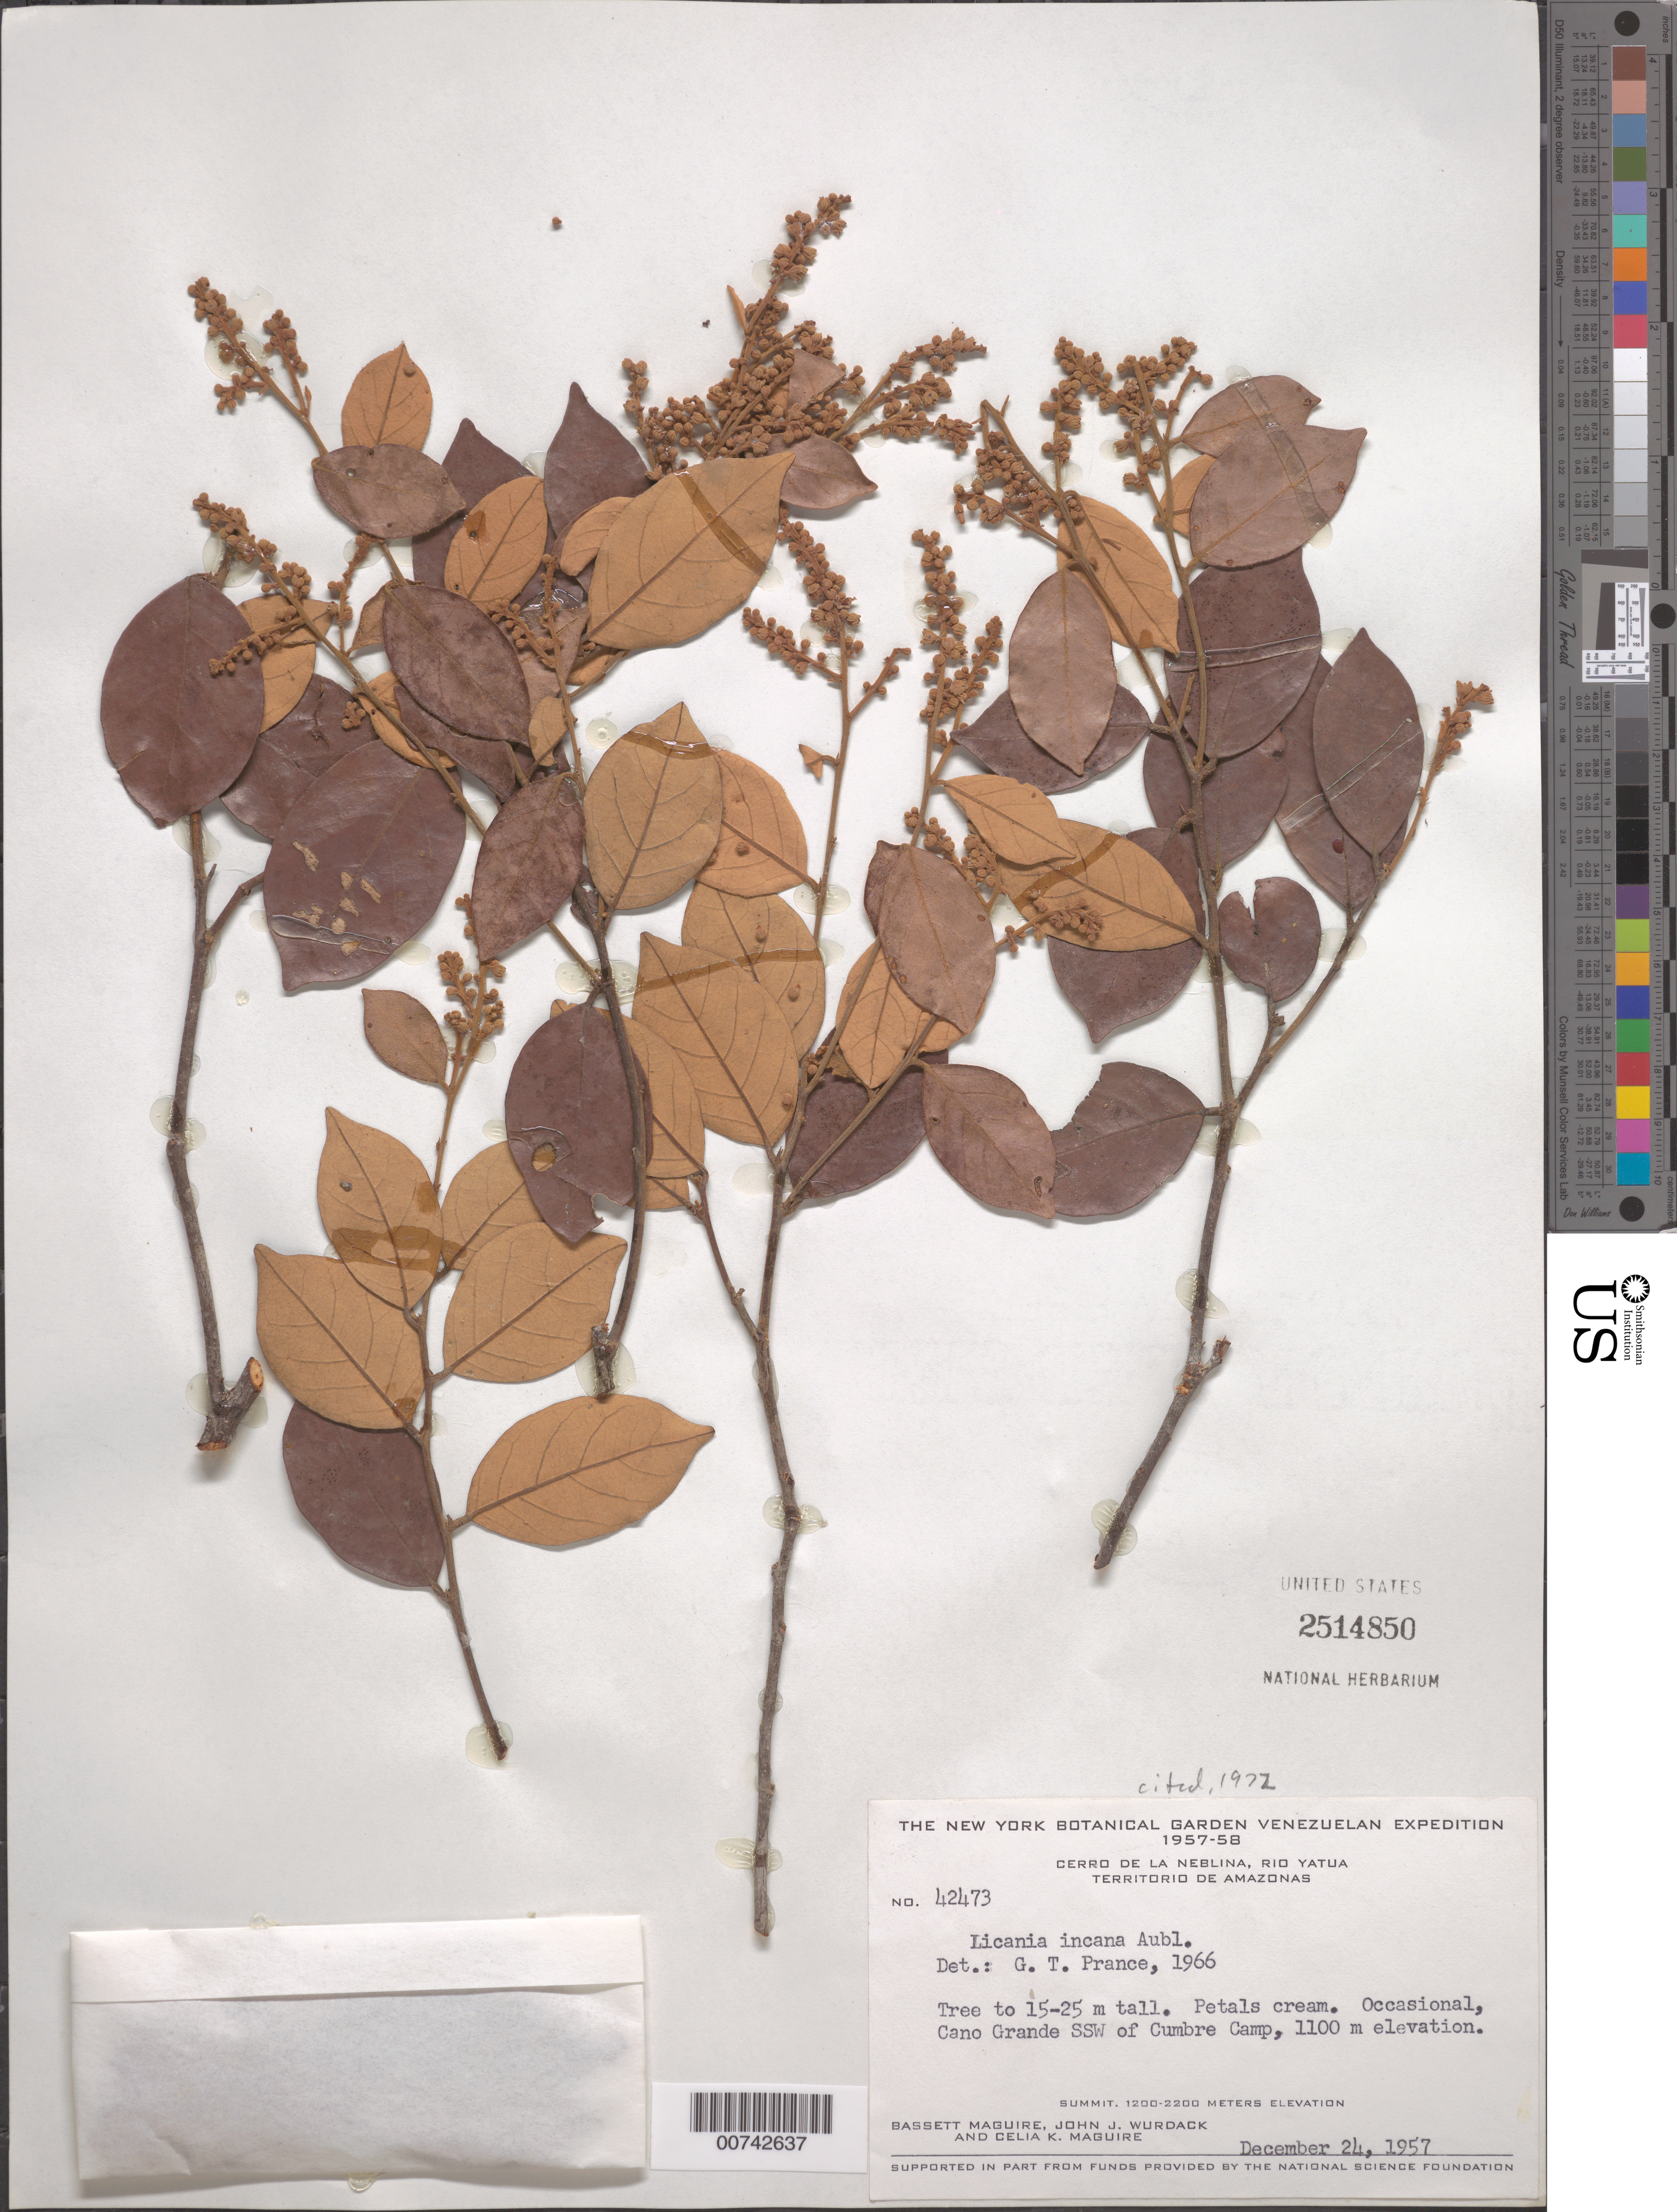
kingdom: Plantae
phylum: Tracheophyta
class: Magnoliopsida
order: Malpighiales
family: Chrysobalanaceae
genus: Licania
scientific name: Licania incana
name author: Aubl.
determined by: Prance, G. T.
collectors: B. Maguire, J. J. Wurdack & C. K. Maguire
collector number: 42473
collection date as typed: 24-Dec-57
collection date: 1957-12-24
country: Venezuela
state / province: Amazonas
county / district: Río Negro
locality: Cerro de la Neblina, Río Yatua, Caño Grande SSW of Cumbre Camp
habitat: Ridge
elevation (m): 1100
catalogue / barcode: US 2514850